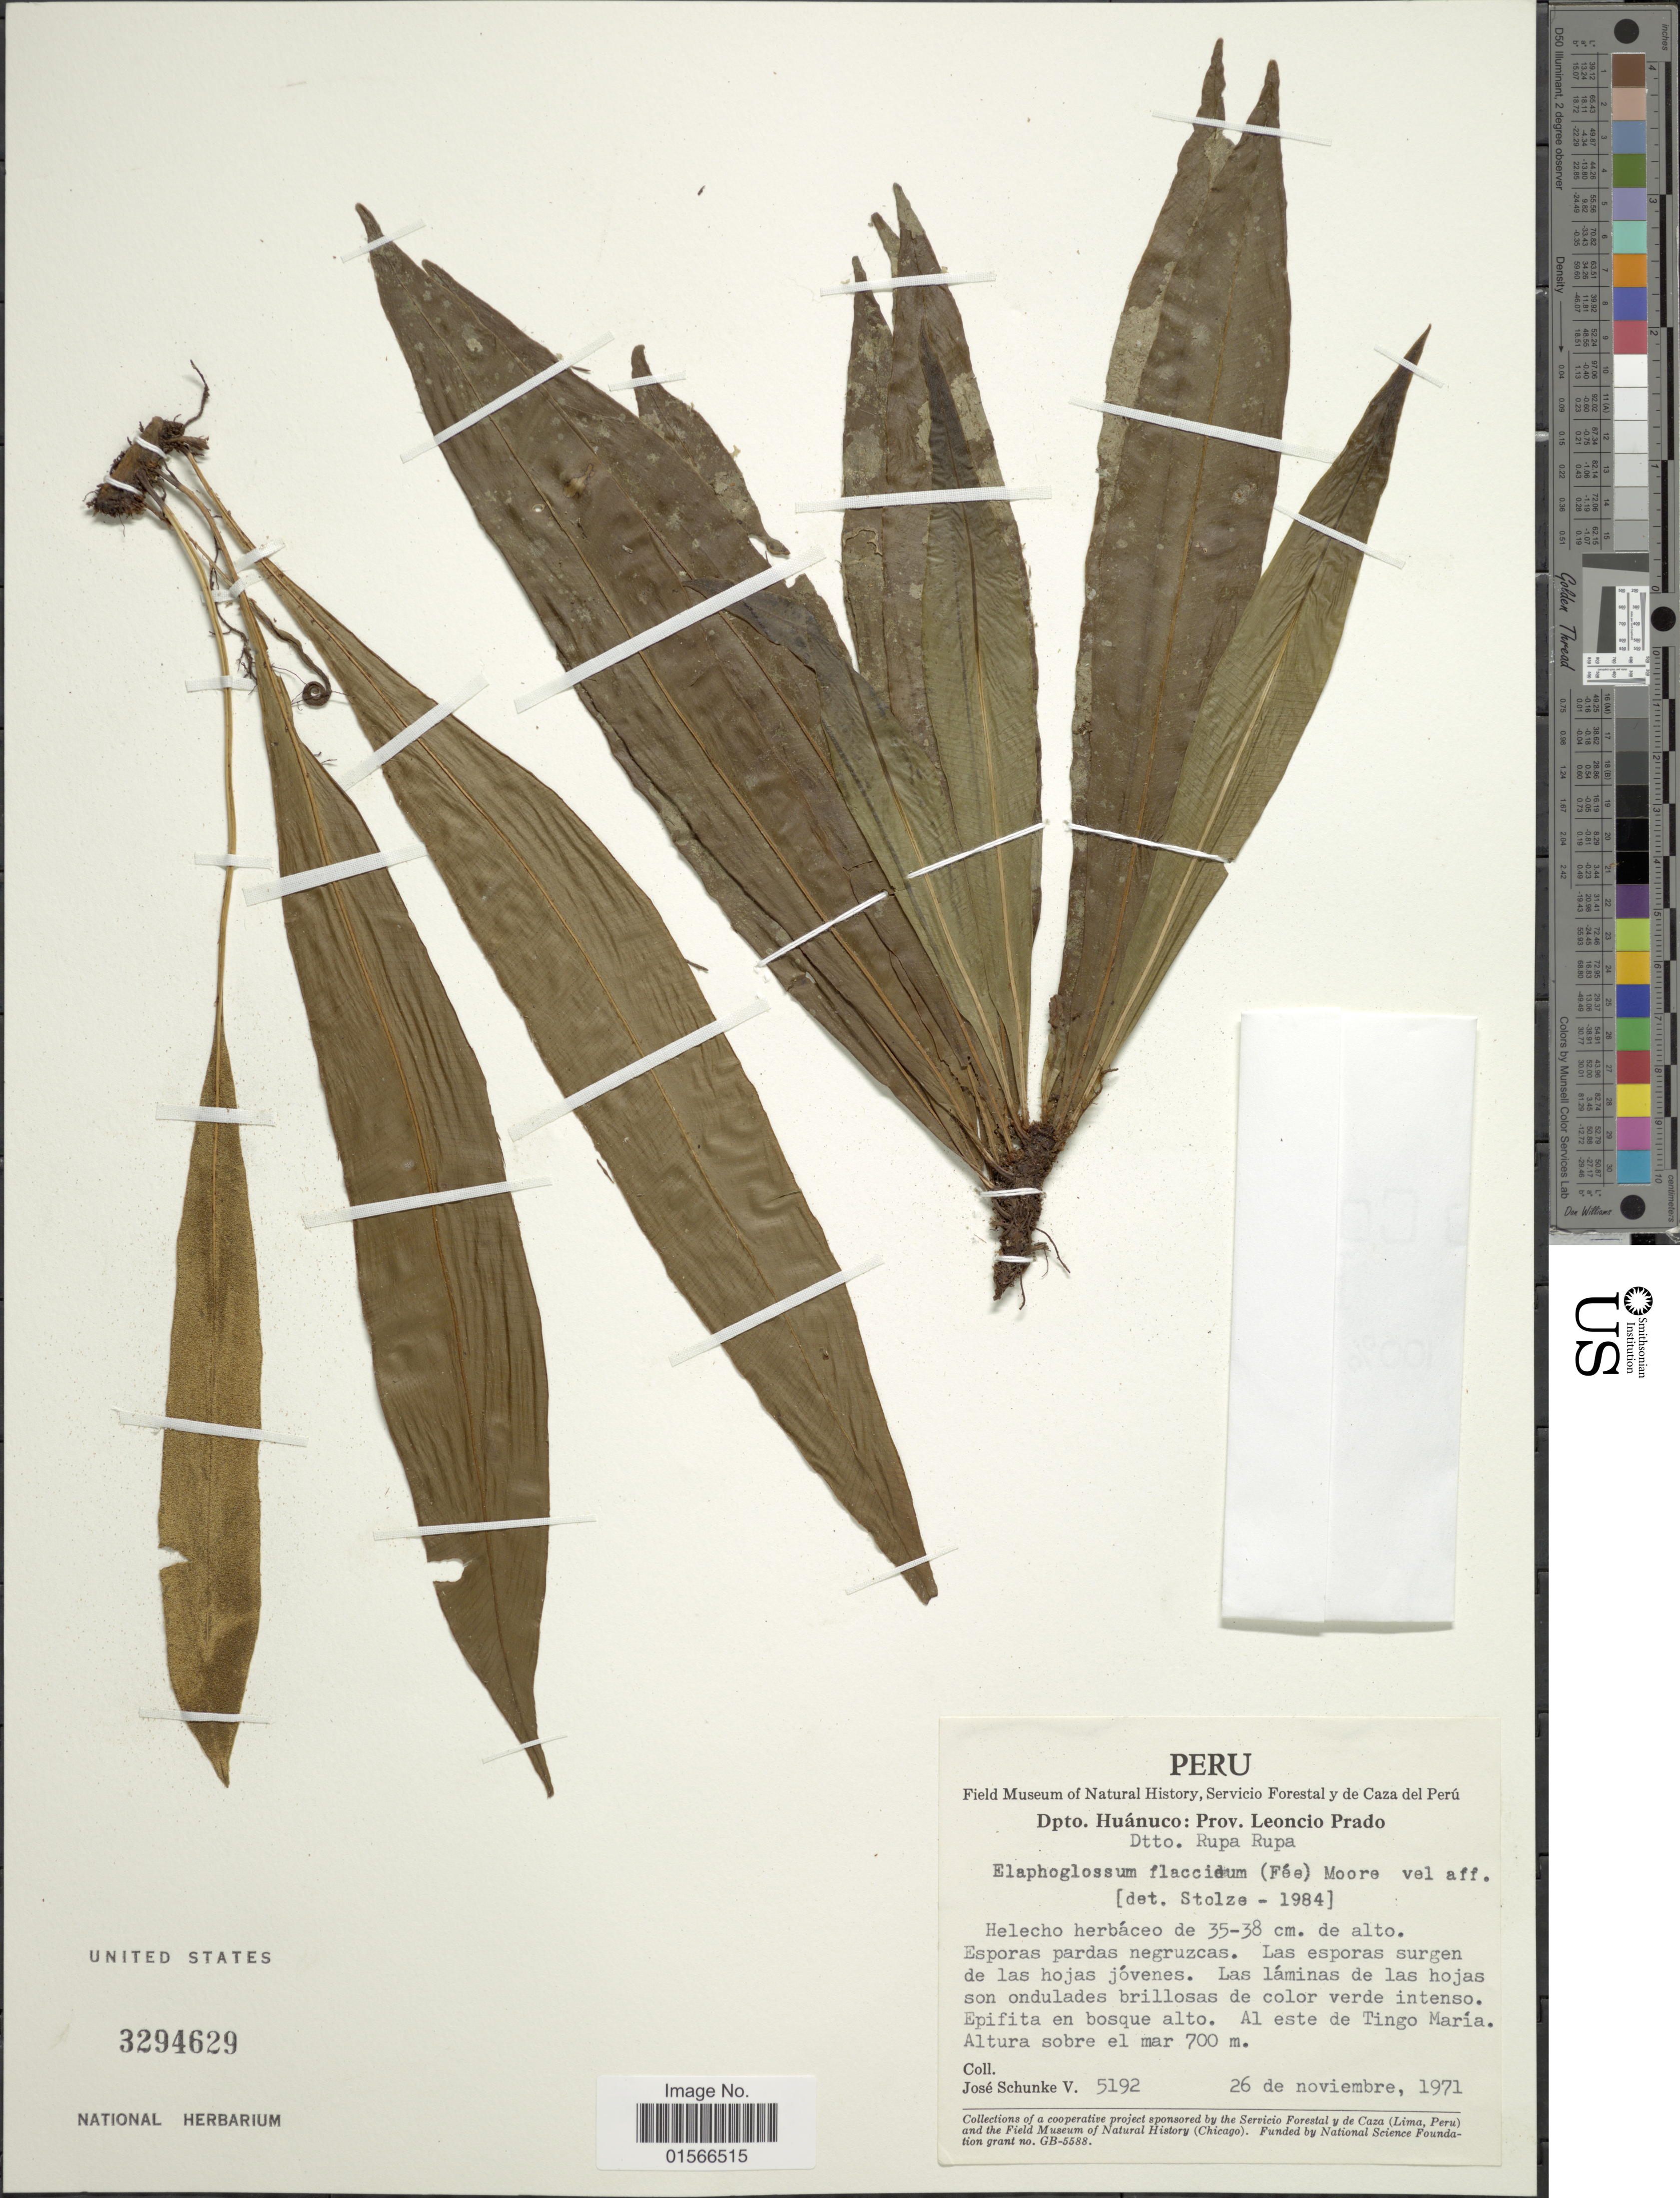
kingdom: Plantae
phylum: Tracheophyta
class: Polypodiopsida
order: Polypodiales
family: Dryopteridaceae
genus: Elaphoglossum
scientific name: Elaphoglossum flaccidum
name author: (Fée) T. Moore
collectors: J. Schunke Vigo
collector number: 5192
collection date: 1971-11-26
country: Peru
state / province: Huánuco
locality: Dpto. Huánuco: prov. Leoncio Prado, Dtto. Rupa Rupa. Al este de Tingo María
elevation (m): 700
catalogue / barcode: US 3294629